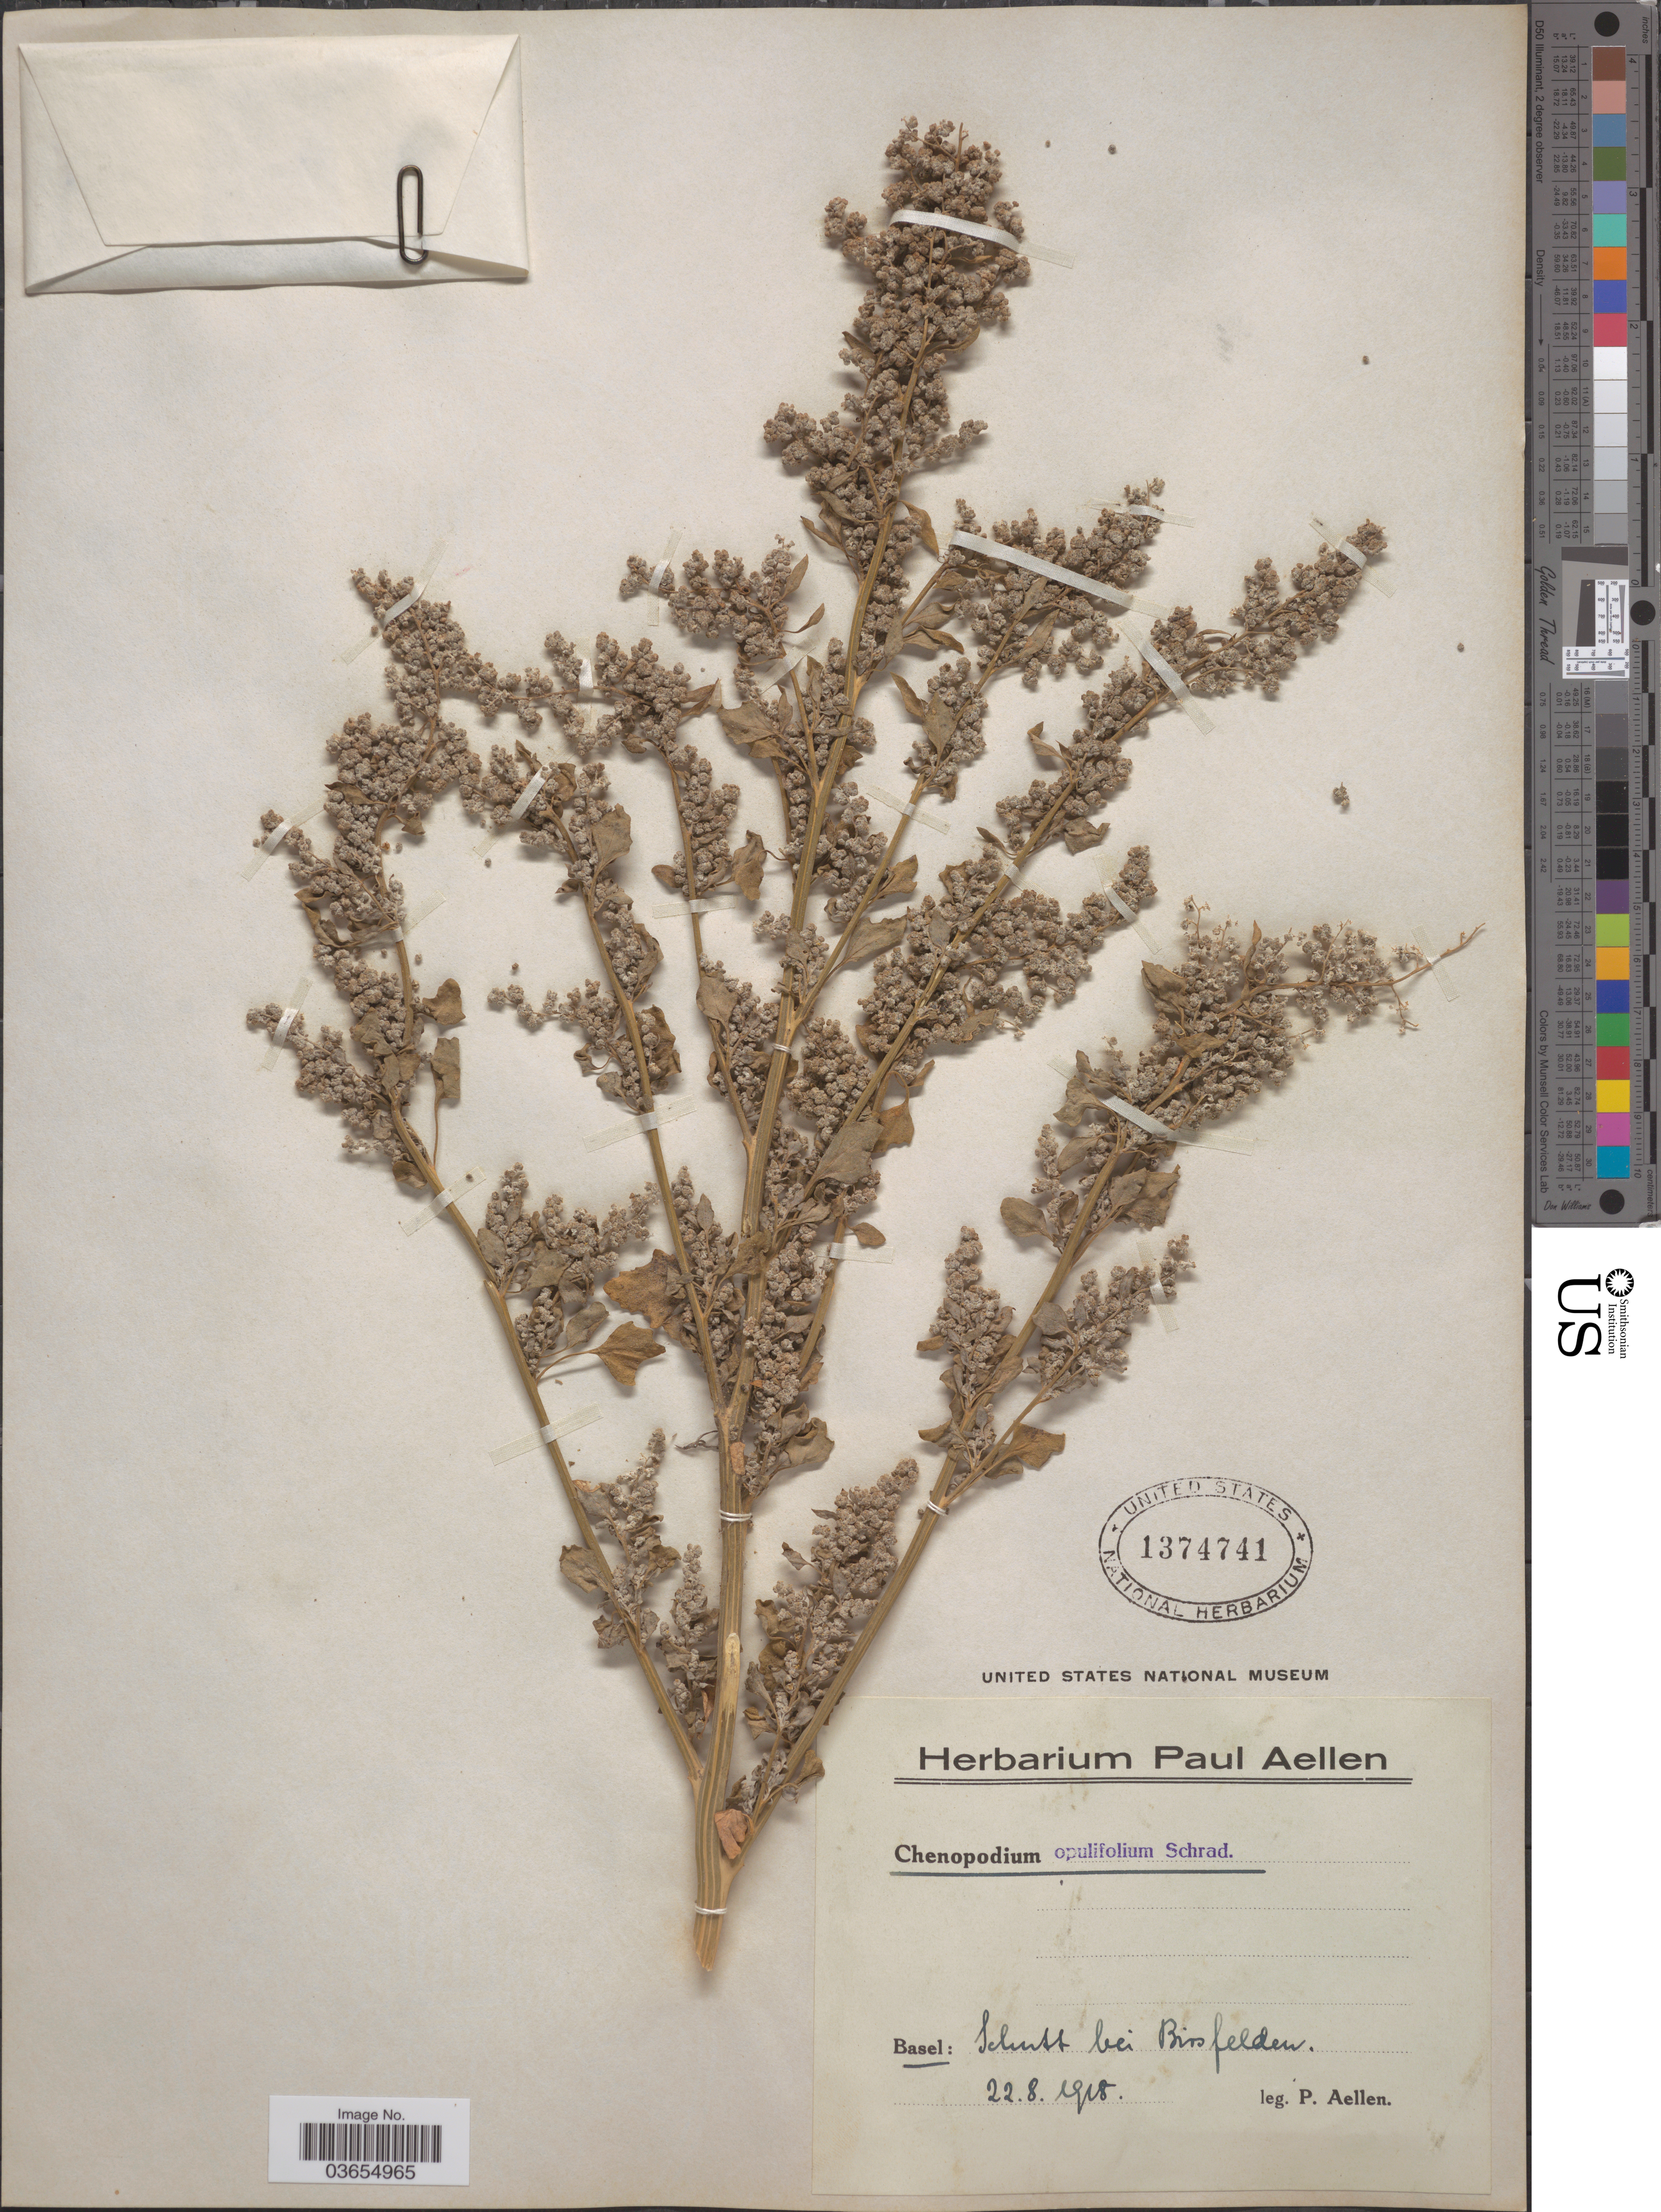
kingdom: Plantae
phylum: Tracheophyta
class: Magnoliopsida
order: Caryophyllales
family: Amaranthaceae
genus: Chenopodium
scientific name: Chenopodium opulifolium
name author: Schrad. ex W.D.J. Koch & Ziz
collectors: P. Aellen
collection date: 1918-08-22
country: Switzerland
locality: Basel: Schutt bei Birsfelden.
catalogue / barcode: US 1374741